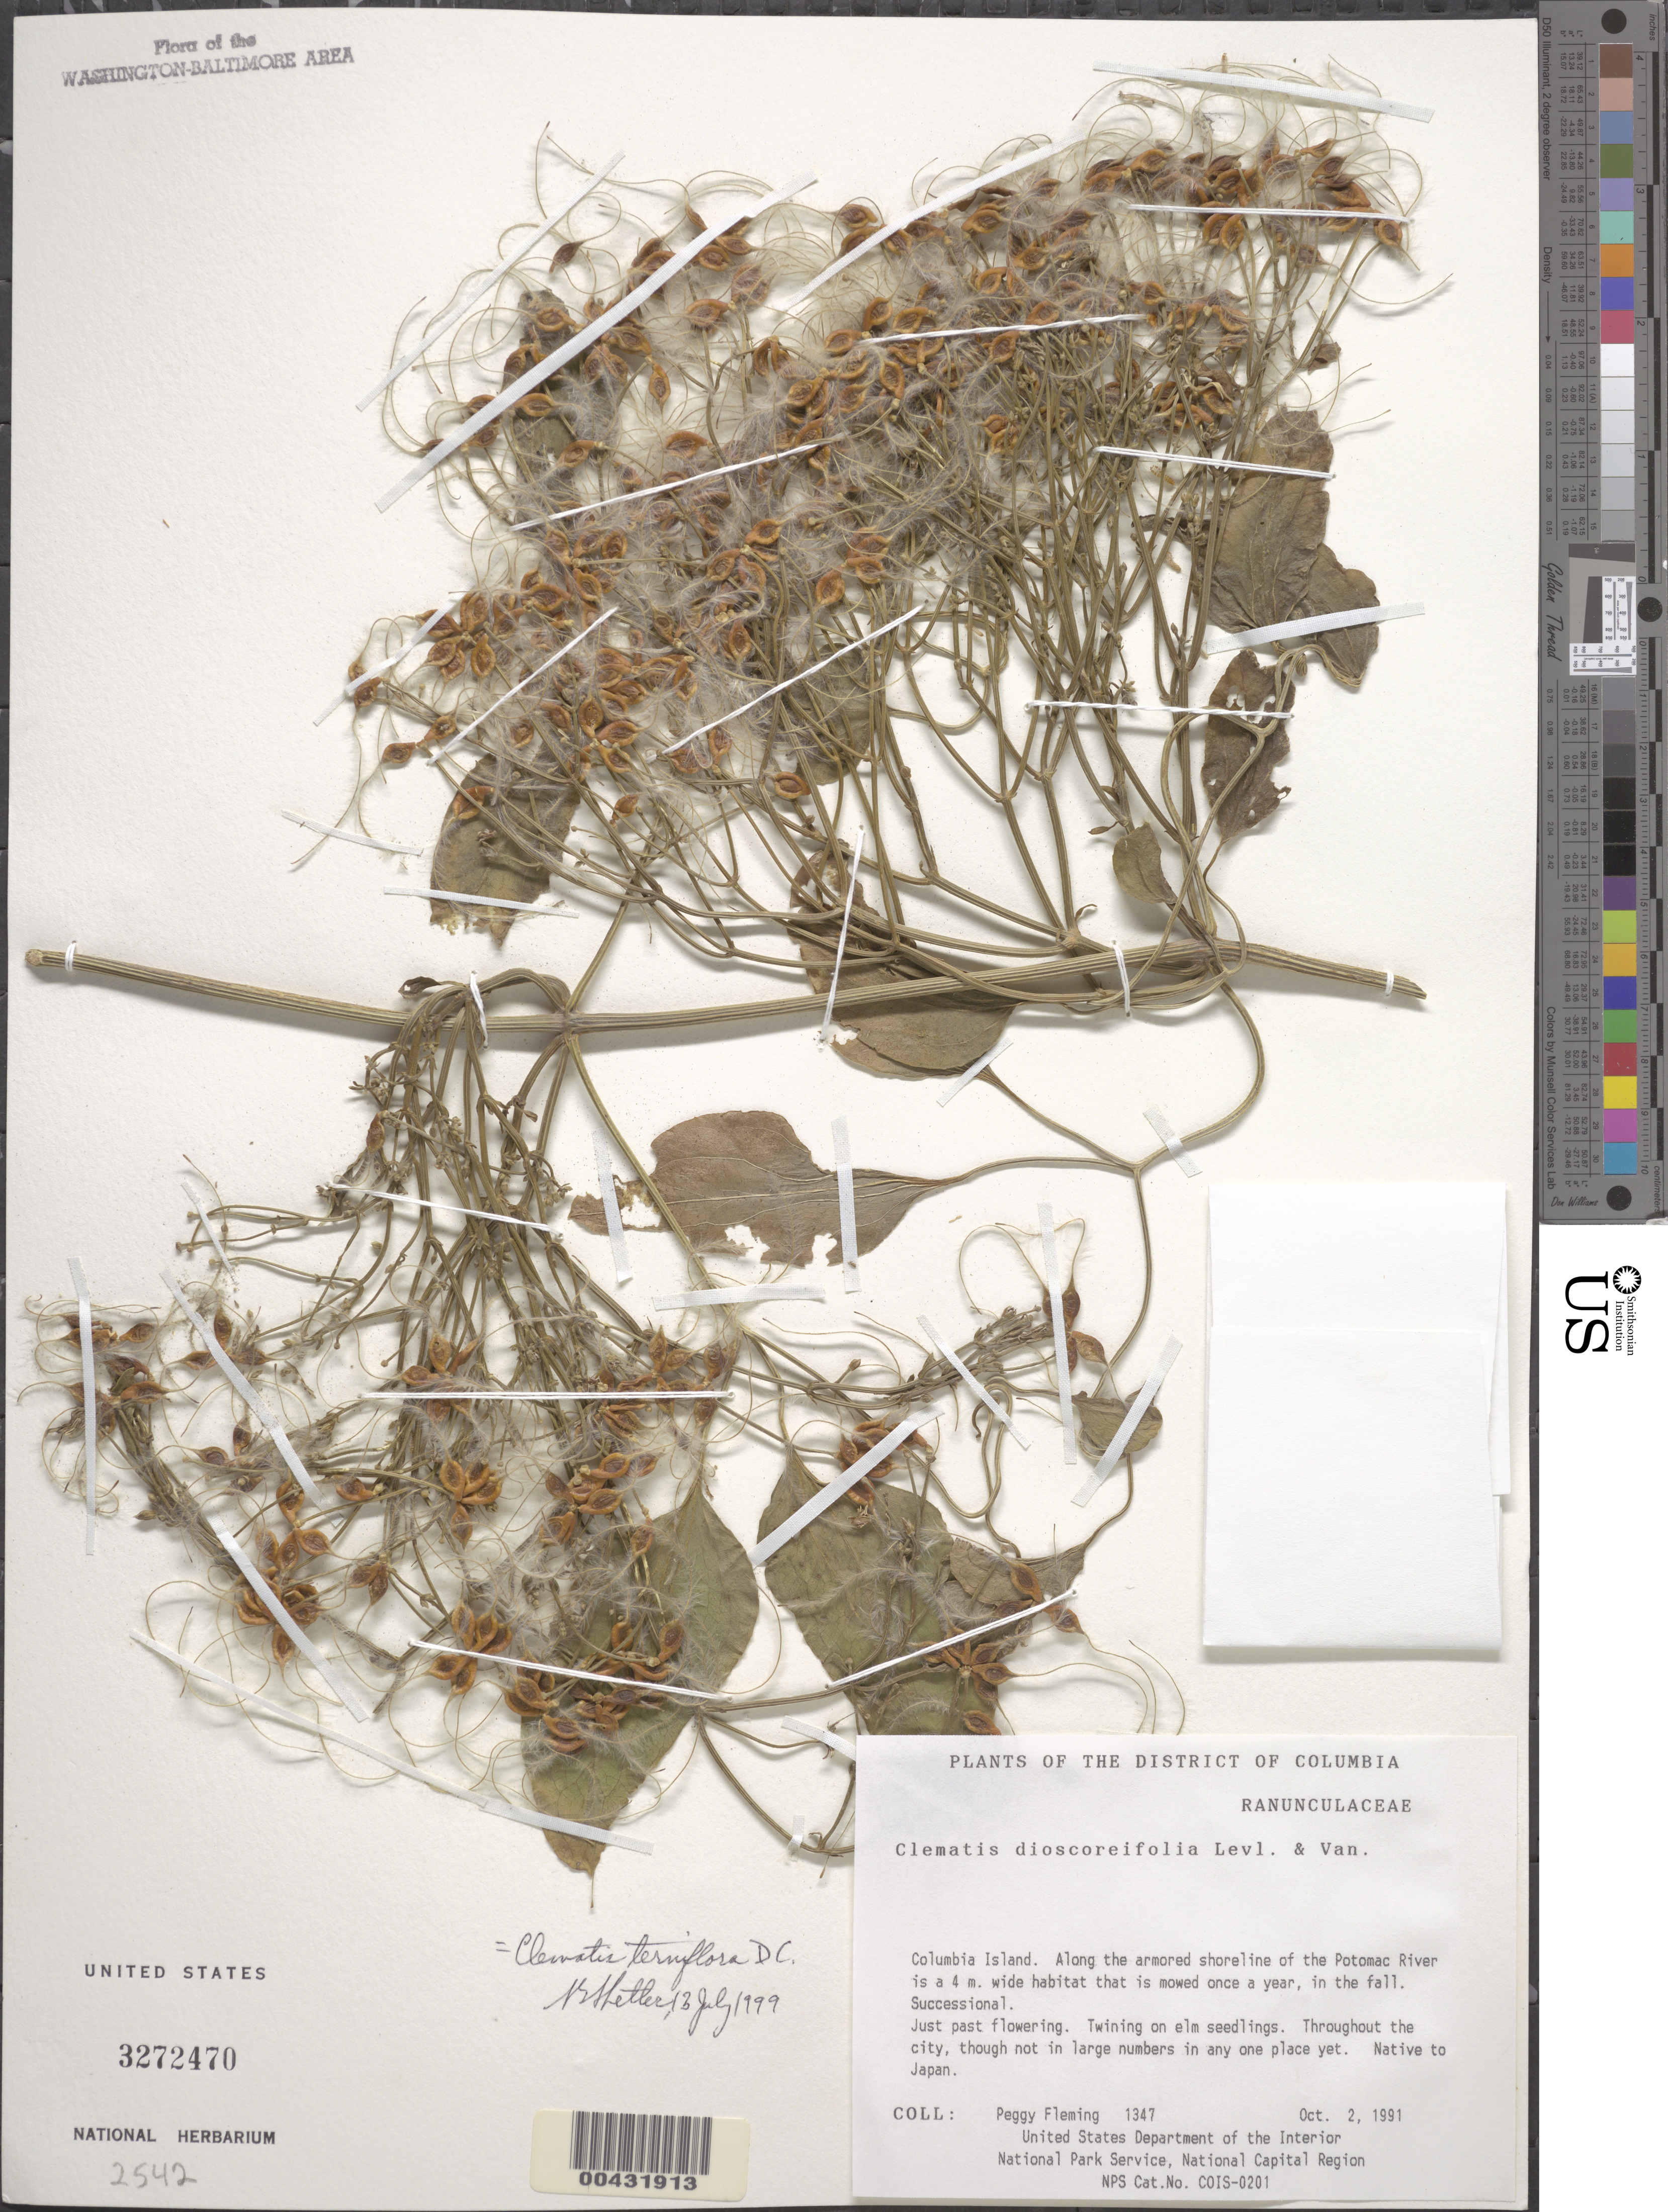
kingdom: Plantae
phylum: Tracheophyta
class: Magnoliopsida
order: Ranunculales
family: Ranunculaceae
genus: Clematis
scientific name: Clematis terniflora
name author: DC.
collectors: P. Fleming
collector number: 1347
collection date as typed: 02 Oct 1991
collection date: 1991-10-02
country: United States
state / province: District of Columbia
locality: Columbia Island, along shoreline of the Potomac River Columbia Island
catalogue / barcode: US 3272470